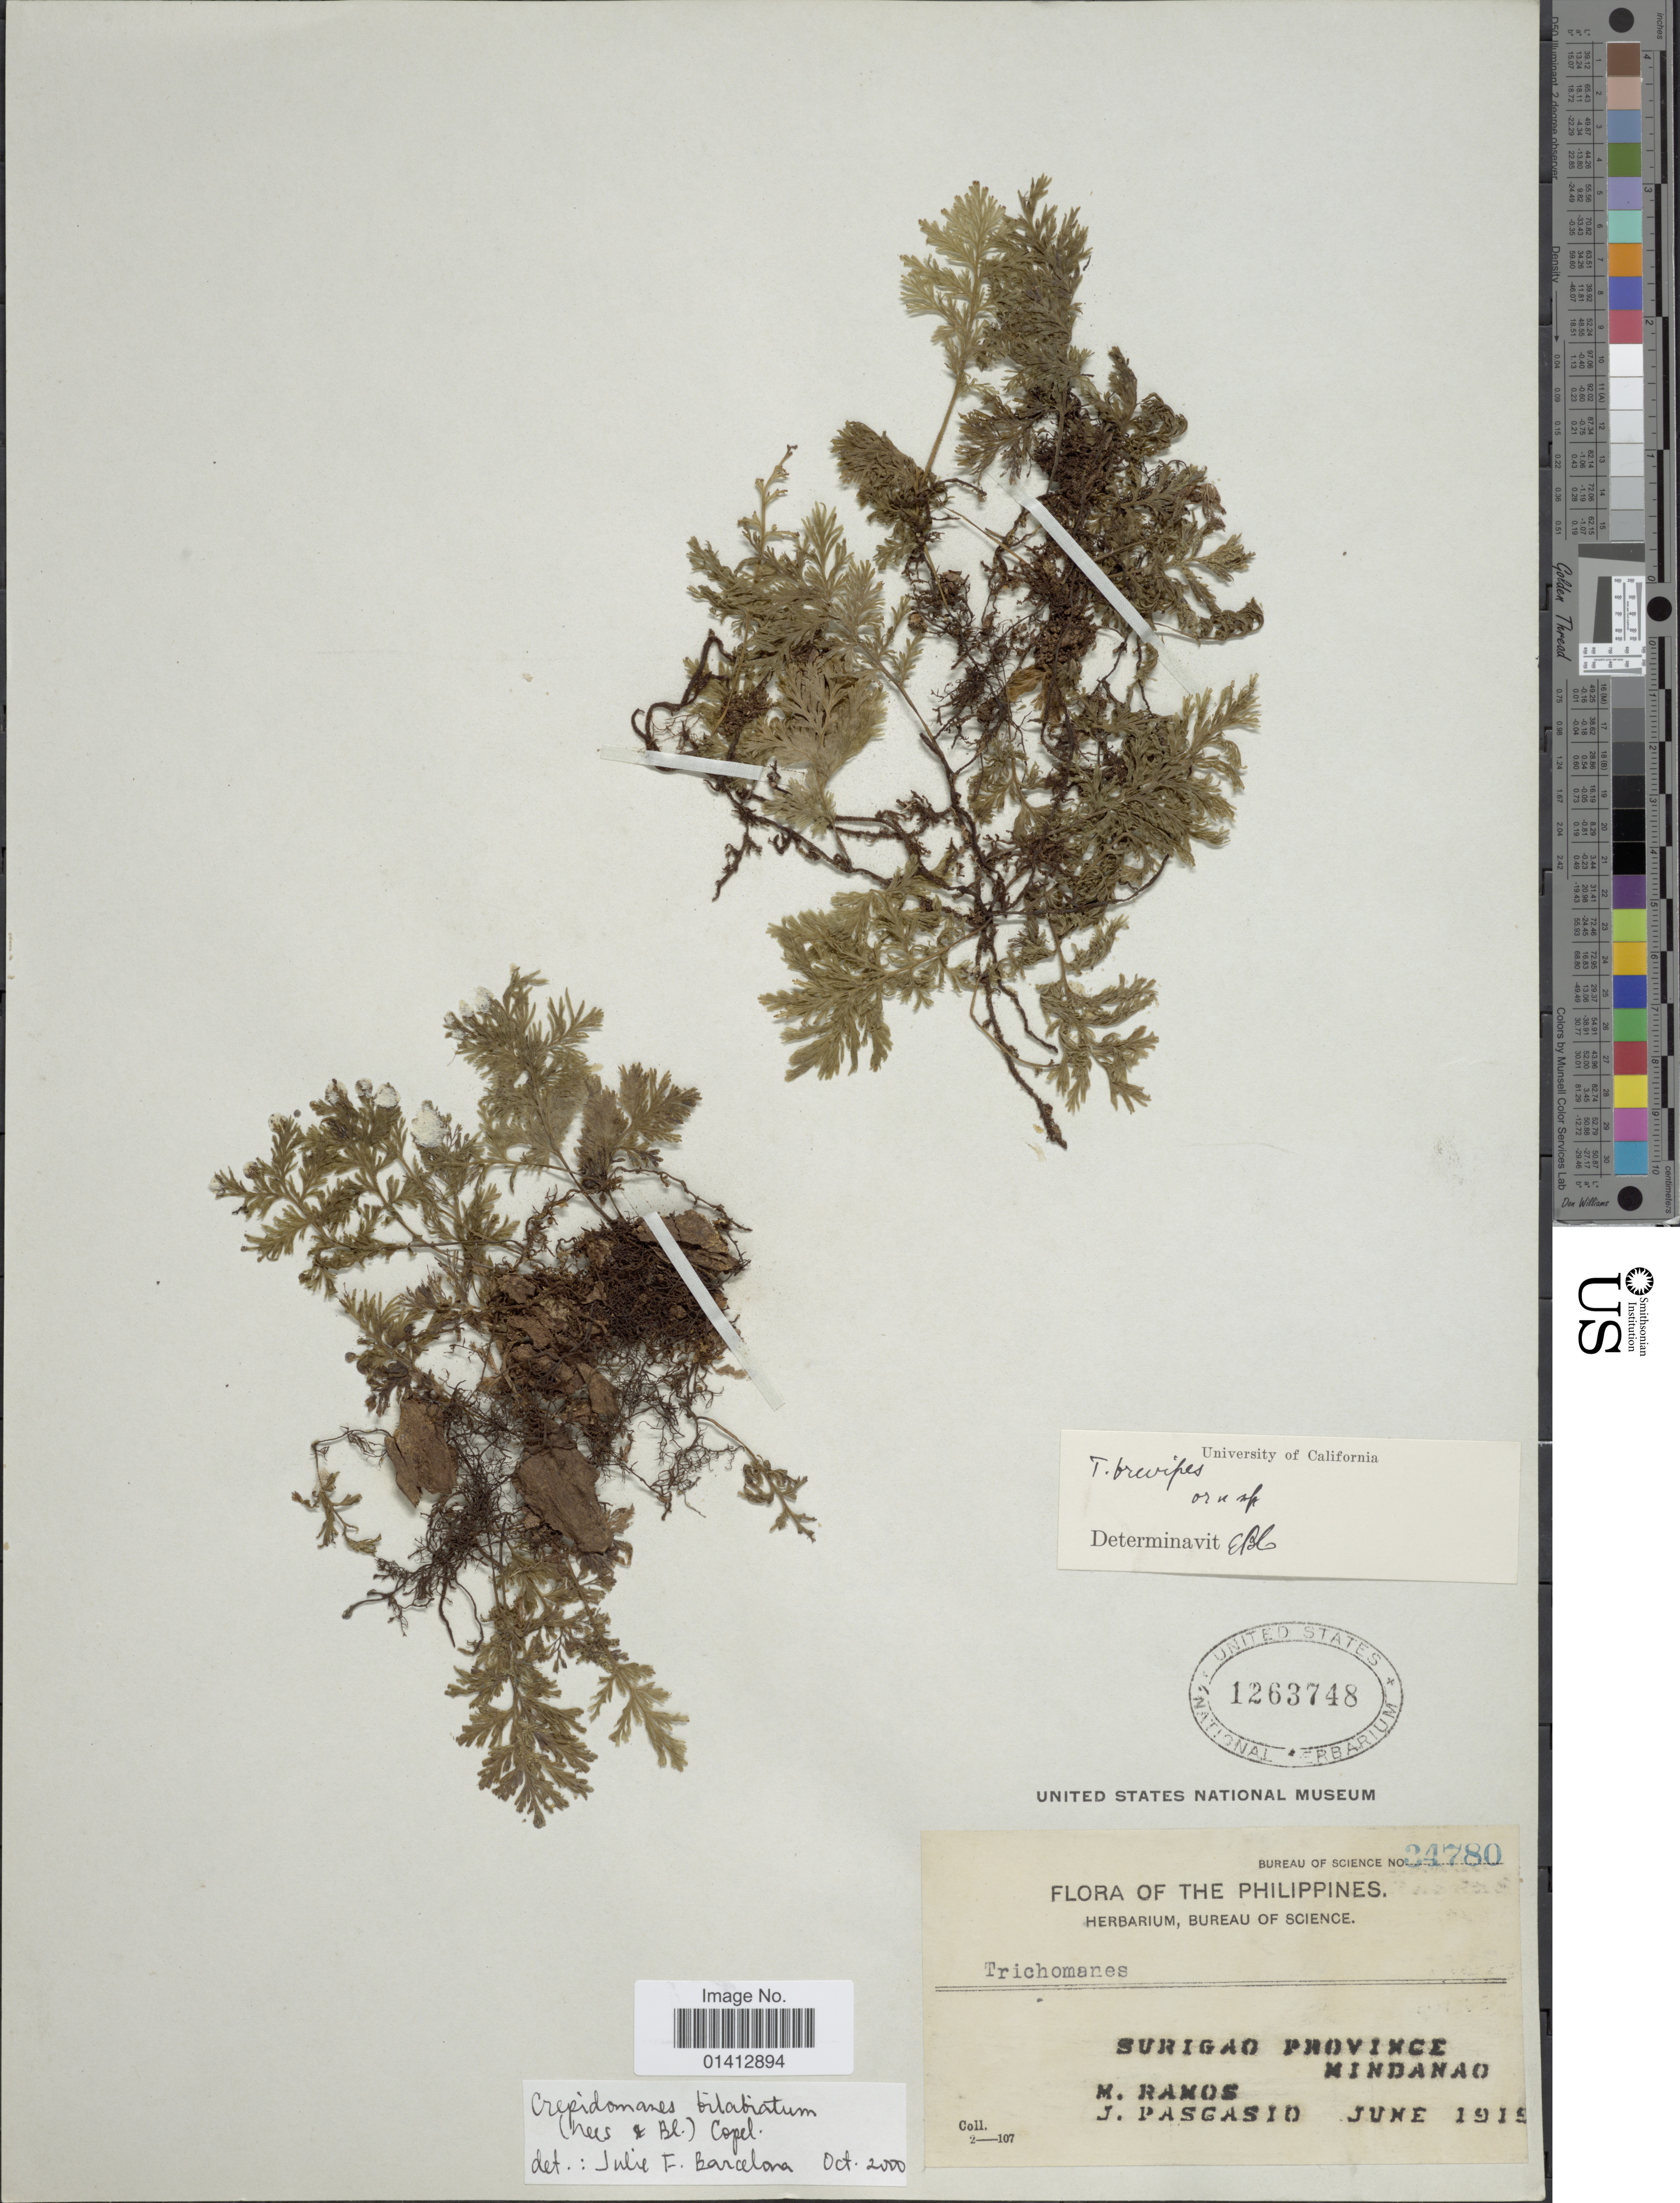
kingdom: Plantae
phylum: Tracheophyta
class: Polypodiopsida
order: Hymenophyllales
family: Hymenophyllaceae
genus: Crepidomanes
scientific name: Crepidomanes bilabiatum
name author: (Nees ex Blume) Copel.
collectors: M. Ramos & J. Pasgasio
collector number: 34780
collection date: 1915-06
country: Philippines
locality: Surigao Province Mindanao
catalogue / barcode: US 1263748